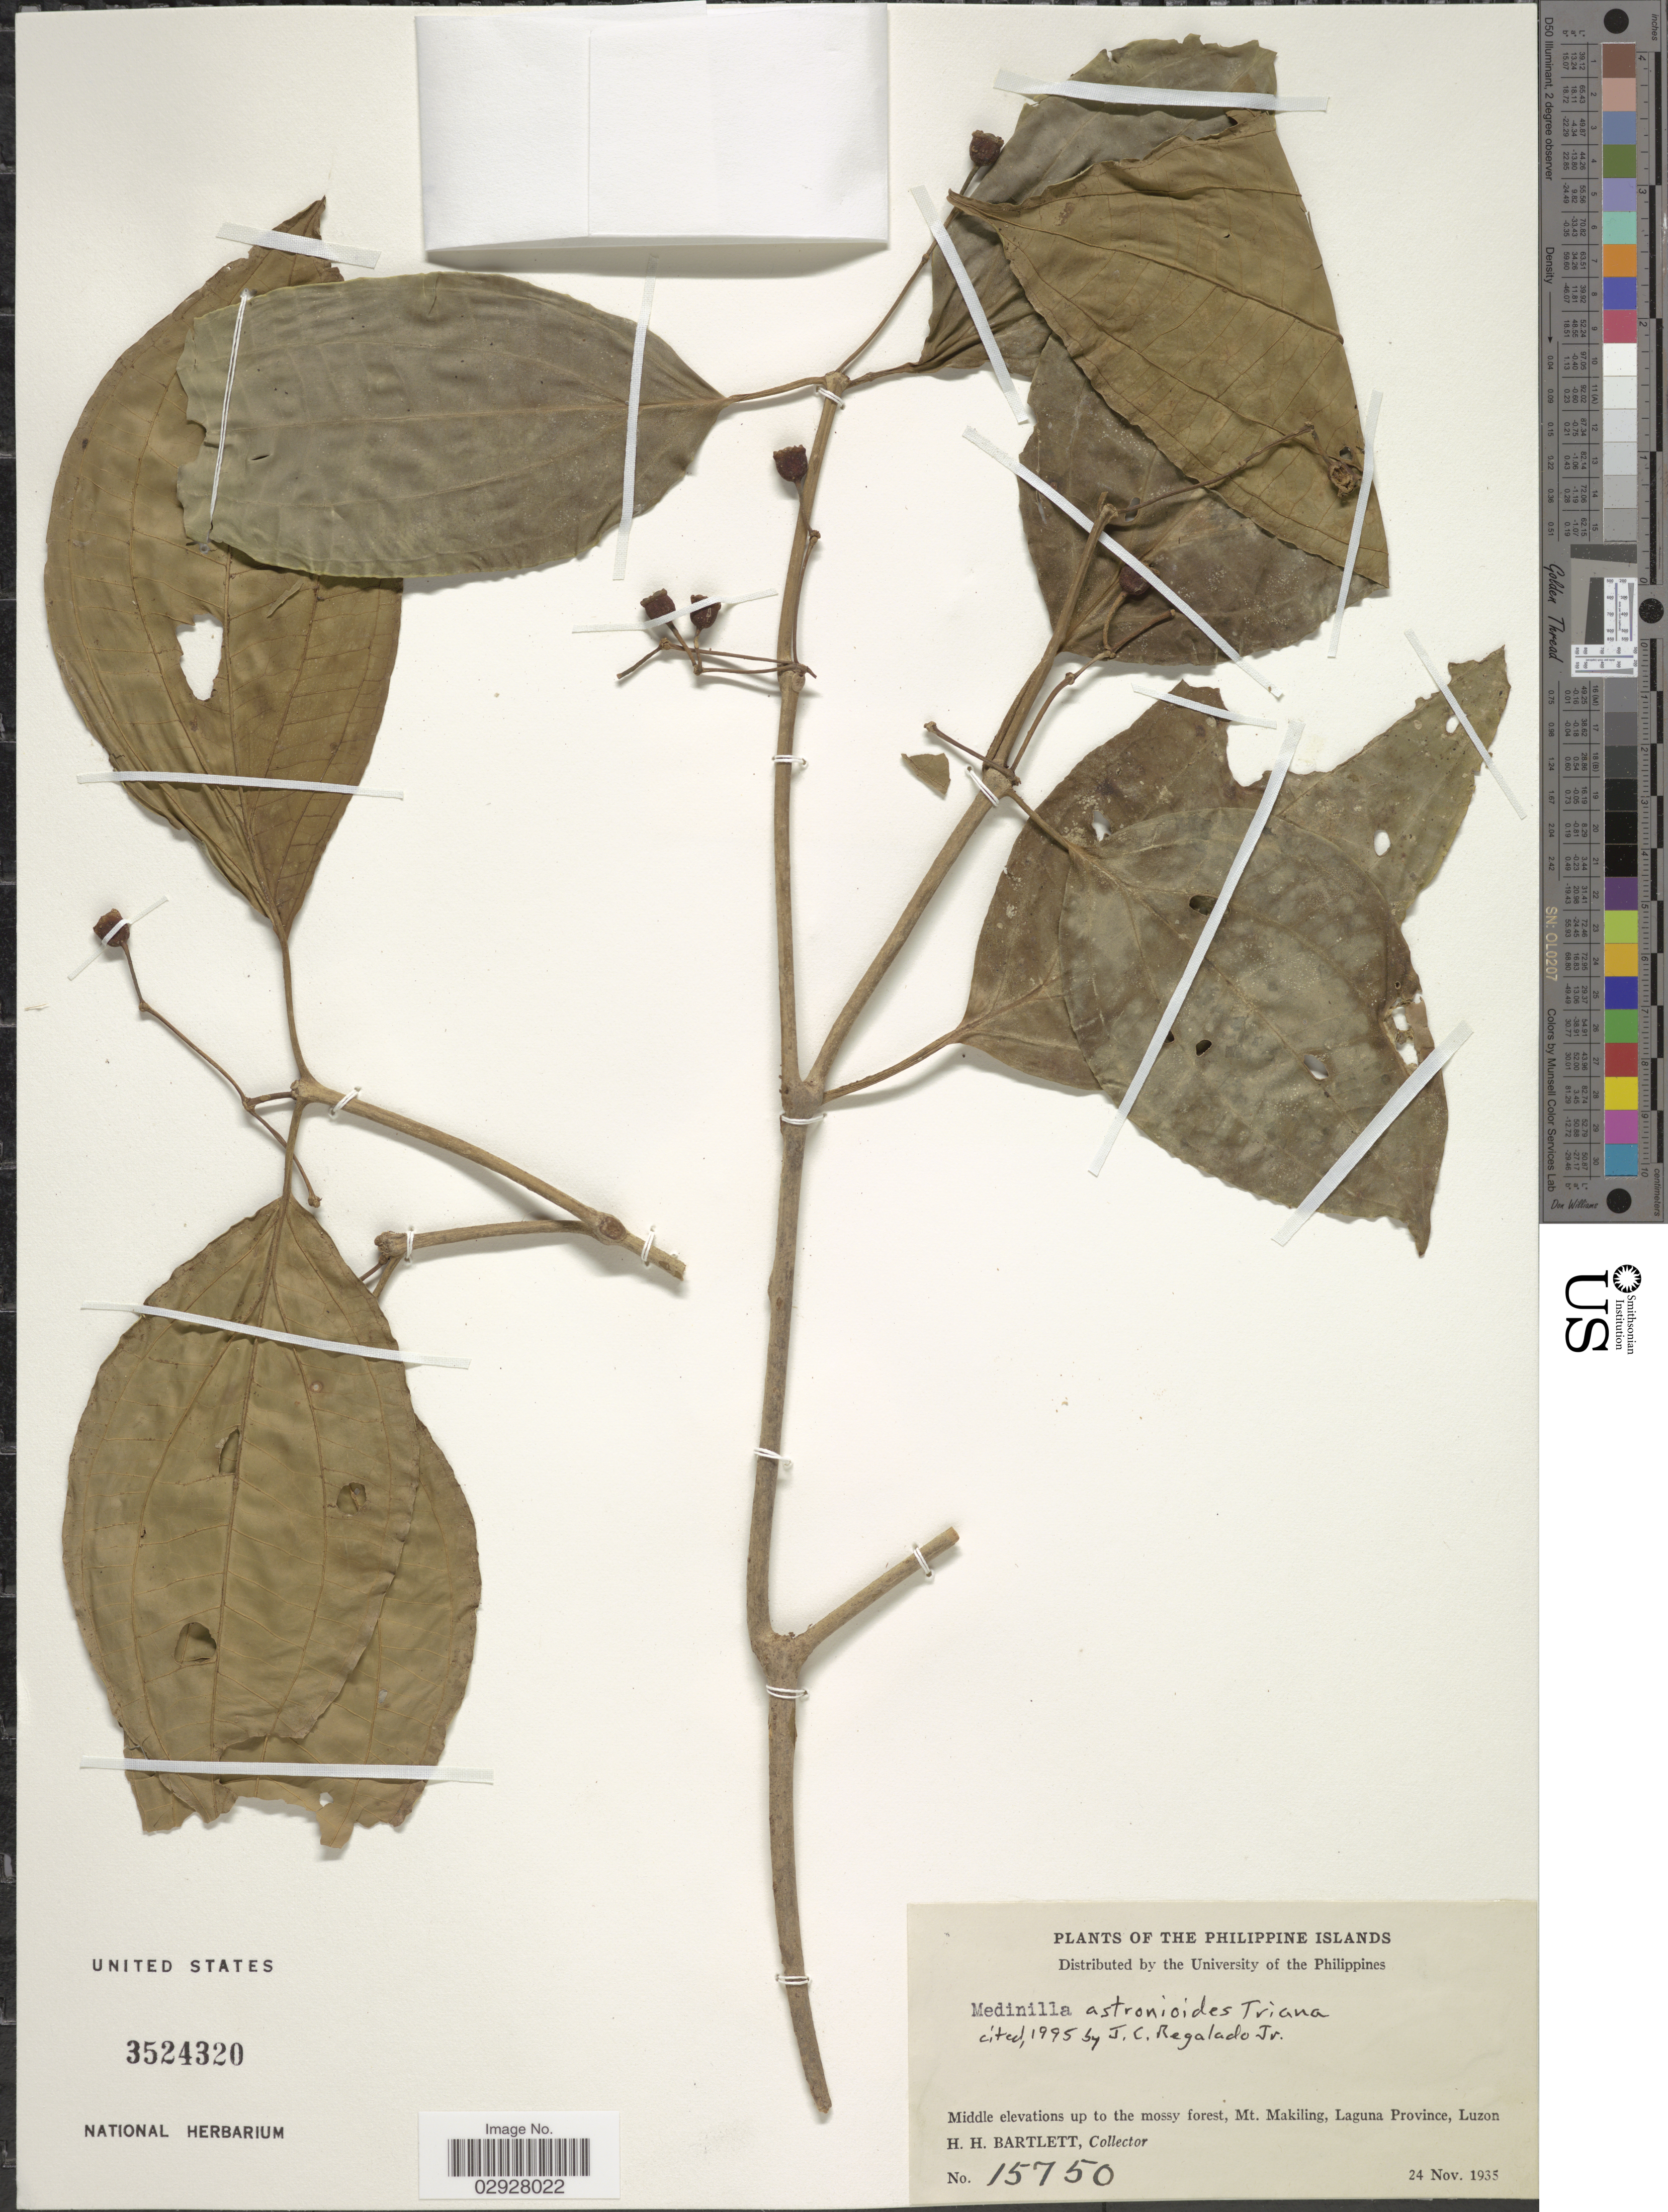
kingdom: Plantae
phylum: Tracheophyta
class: Magnoliopsida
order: Myrtales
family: Melastomataceae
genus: Medinilla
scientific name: Medinilla astronioides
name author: Triana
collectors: H. H. Bartlett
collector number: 15750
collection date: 1935-11-24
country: Philippines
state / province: Calabarzon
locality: Middle elevations up to the mossy forest, Mt. Makiling, Laguna Province, Luzon.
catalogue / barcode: US 3524320